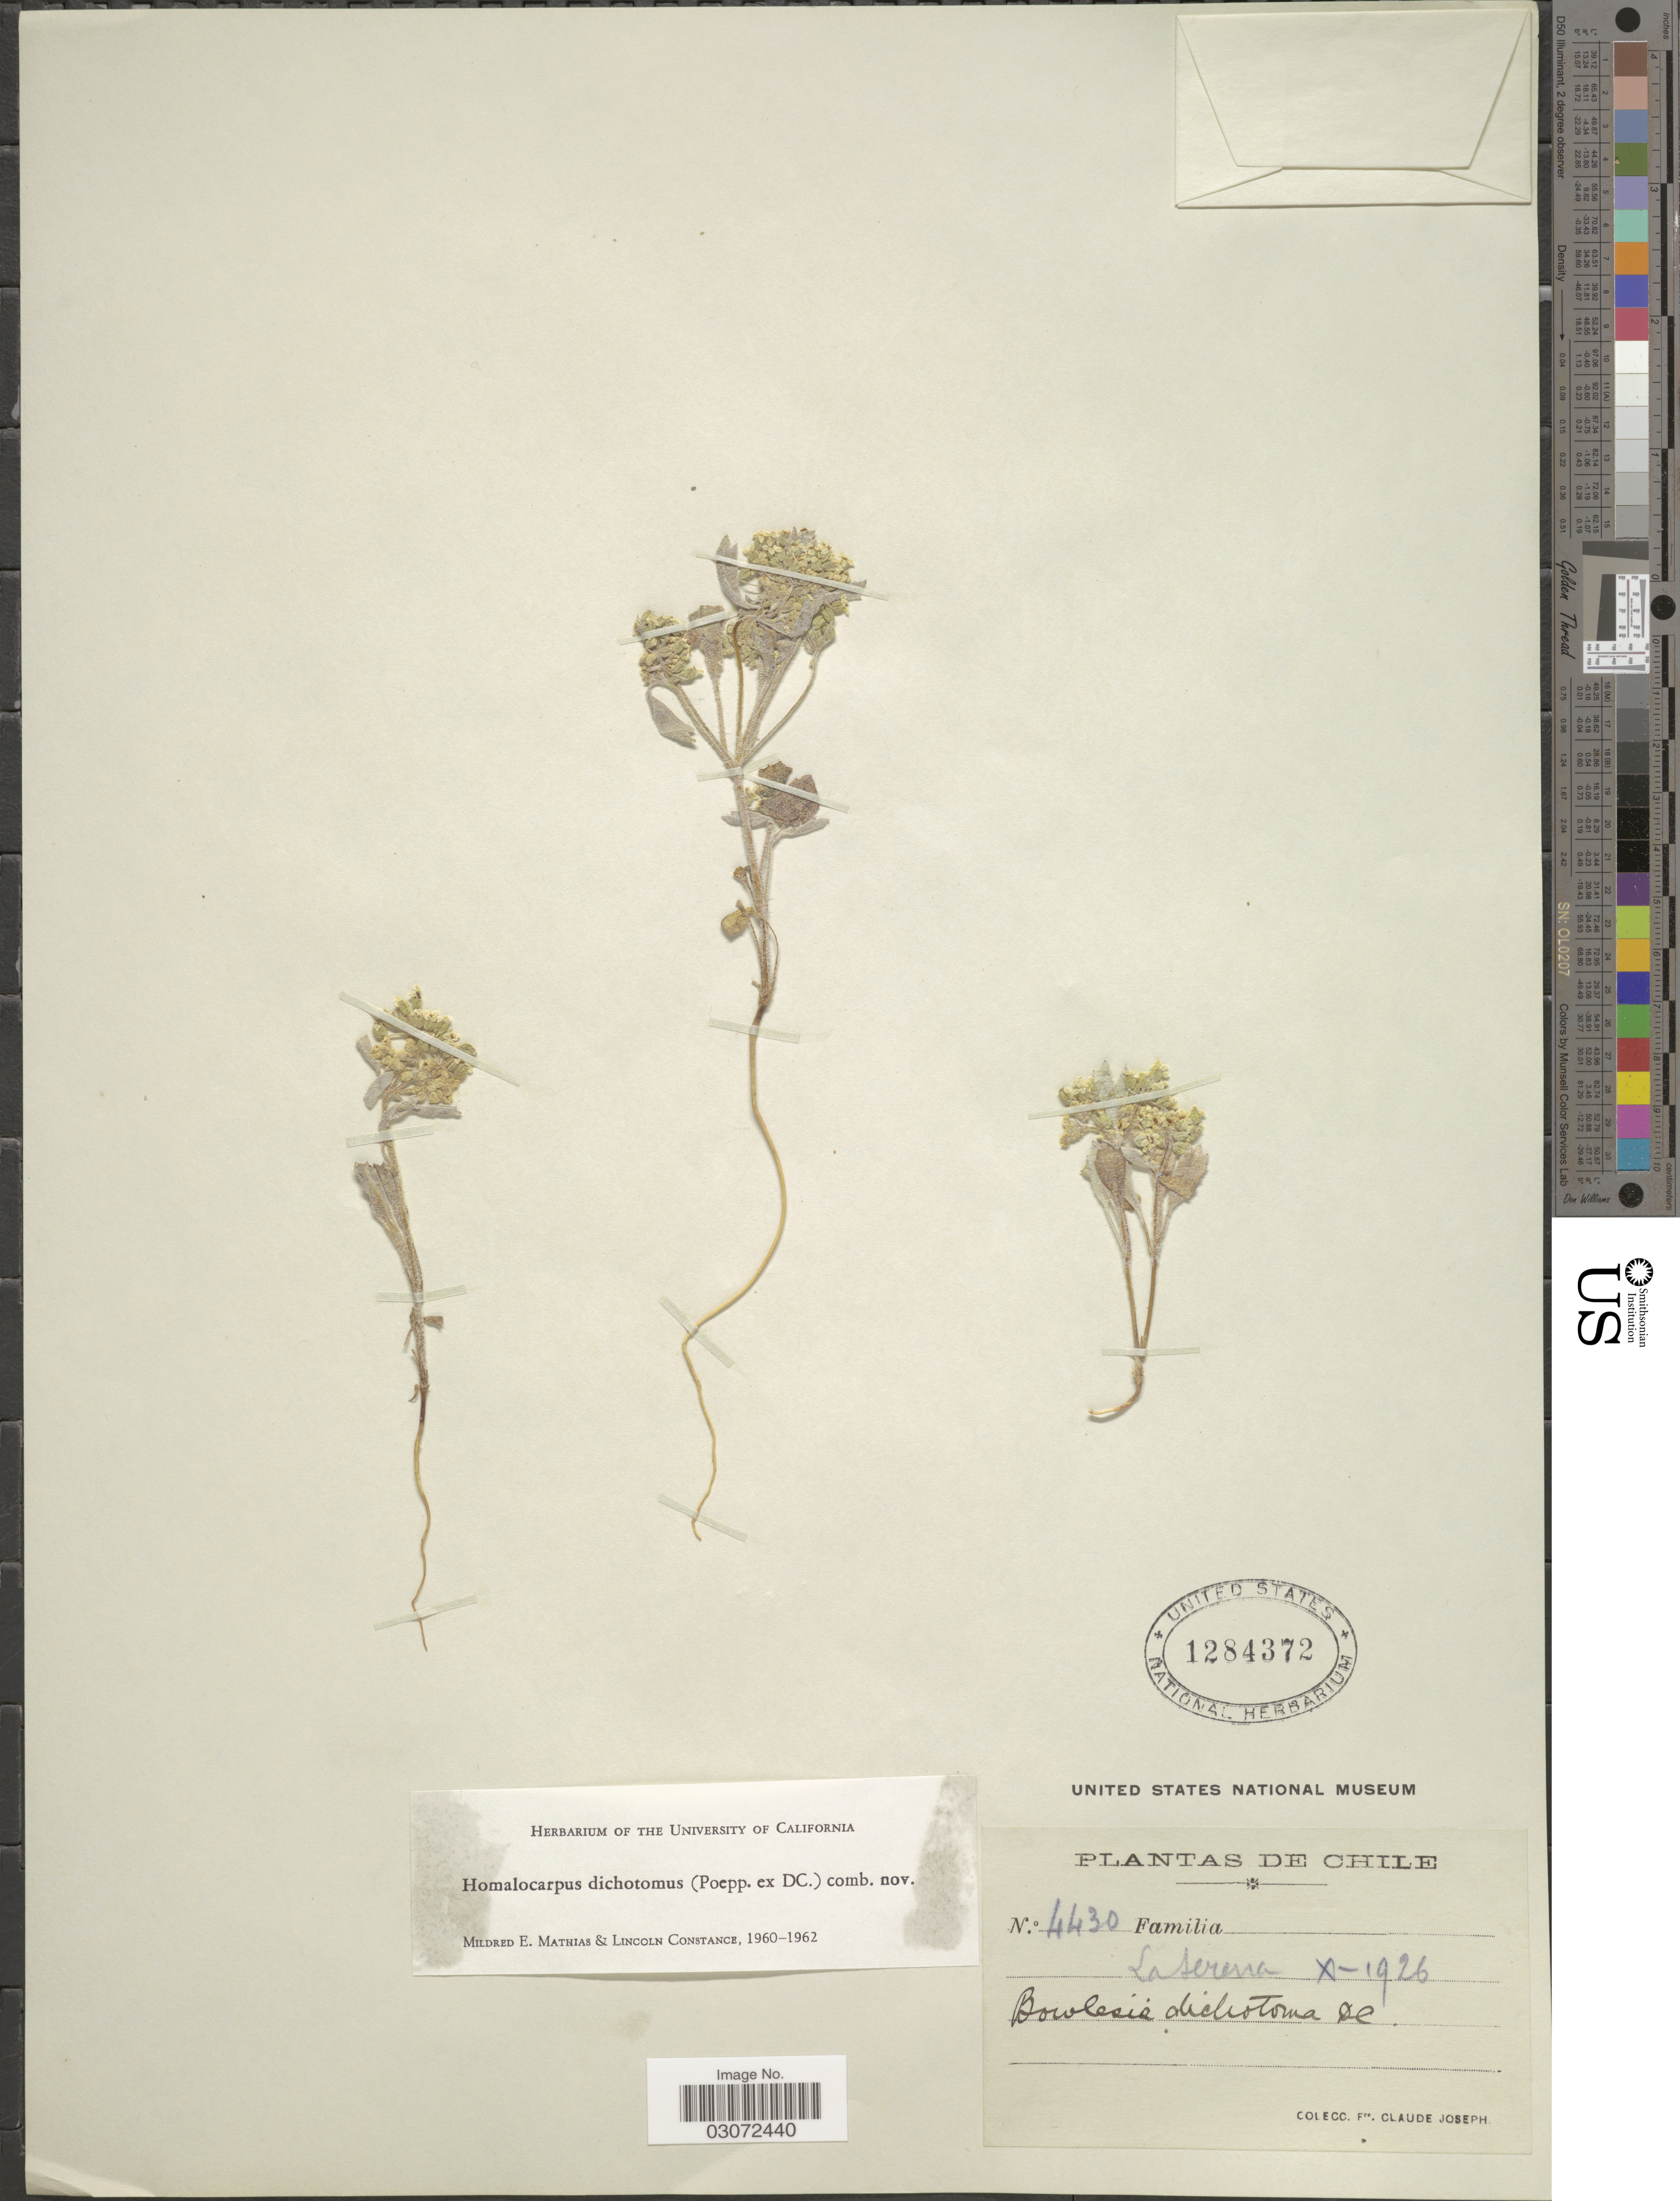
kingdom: Plantae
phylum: Tracheophyta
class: Magnoliopsida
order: Apiales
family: Apiaceae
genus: Homalocarpus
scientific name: Homalocarpus dichotomus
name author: (Poepp. ex DC.) Mathias & Constance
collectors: Bro. Claude-Joseph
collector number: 4430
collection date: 1926-10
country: Chile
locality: La Serena.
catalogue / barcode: US 1284372